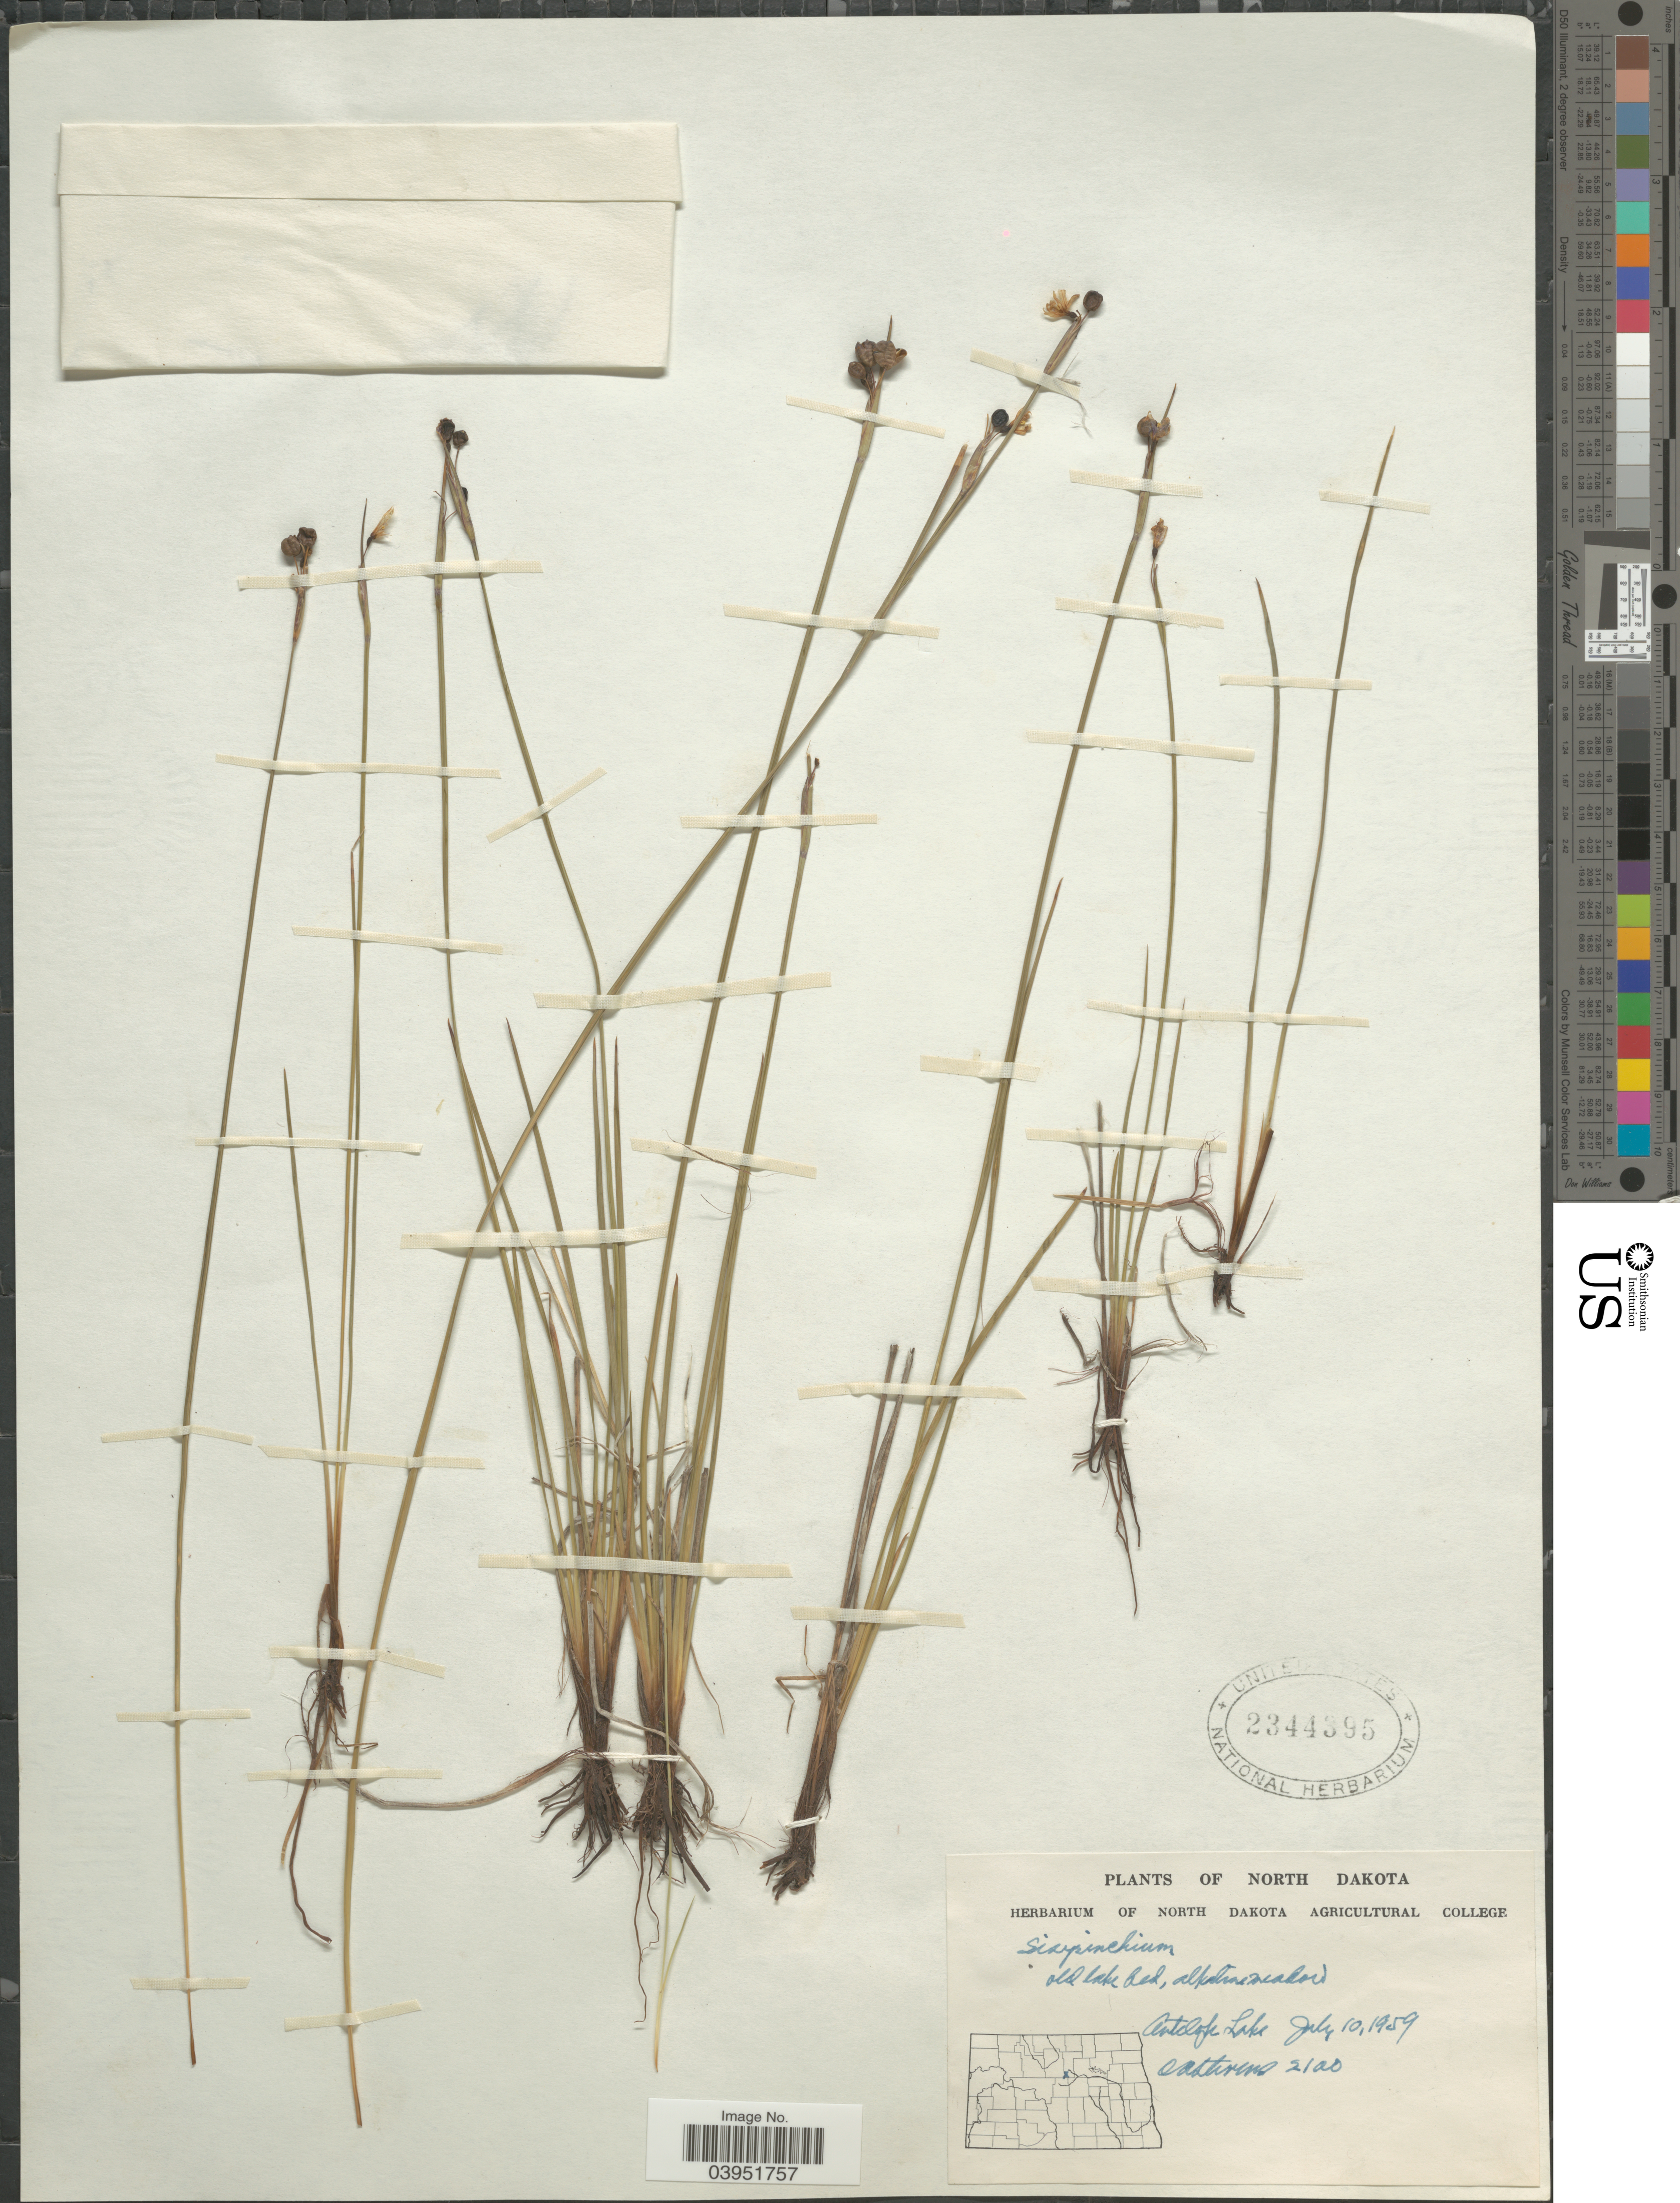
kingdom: Plantae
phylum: Tracheophyta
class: Liliopsida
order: Asparagales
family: Iridaceae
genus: Sisyrinchium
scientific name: Sisyrinchium sp.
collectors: O. A. Stevens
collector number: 2100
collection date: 1959-07-10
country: United States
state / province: North Dakota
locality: Antelope Lake.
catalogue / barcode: US 2344395